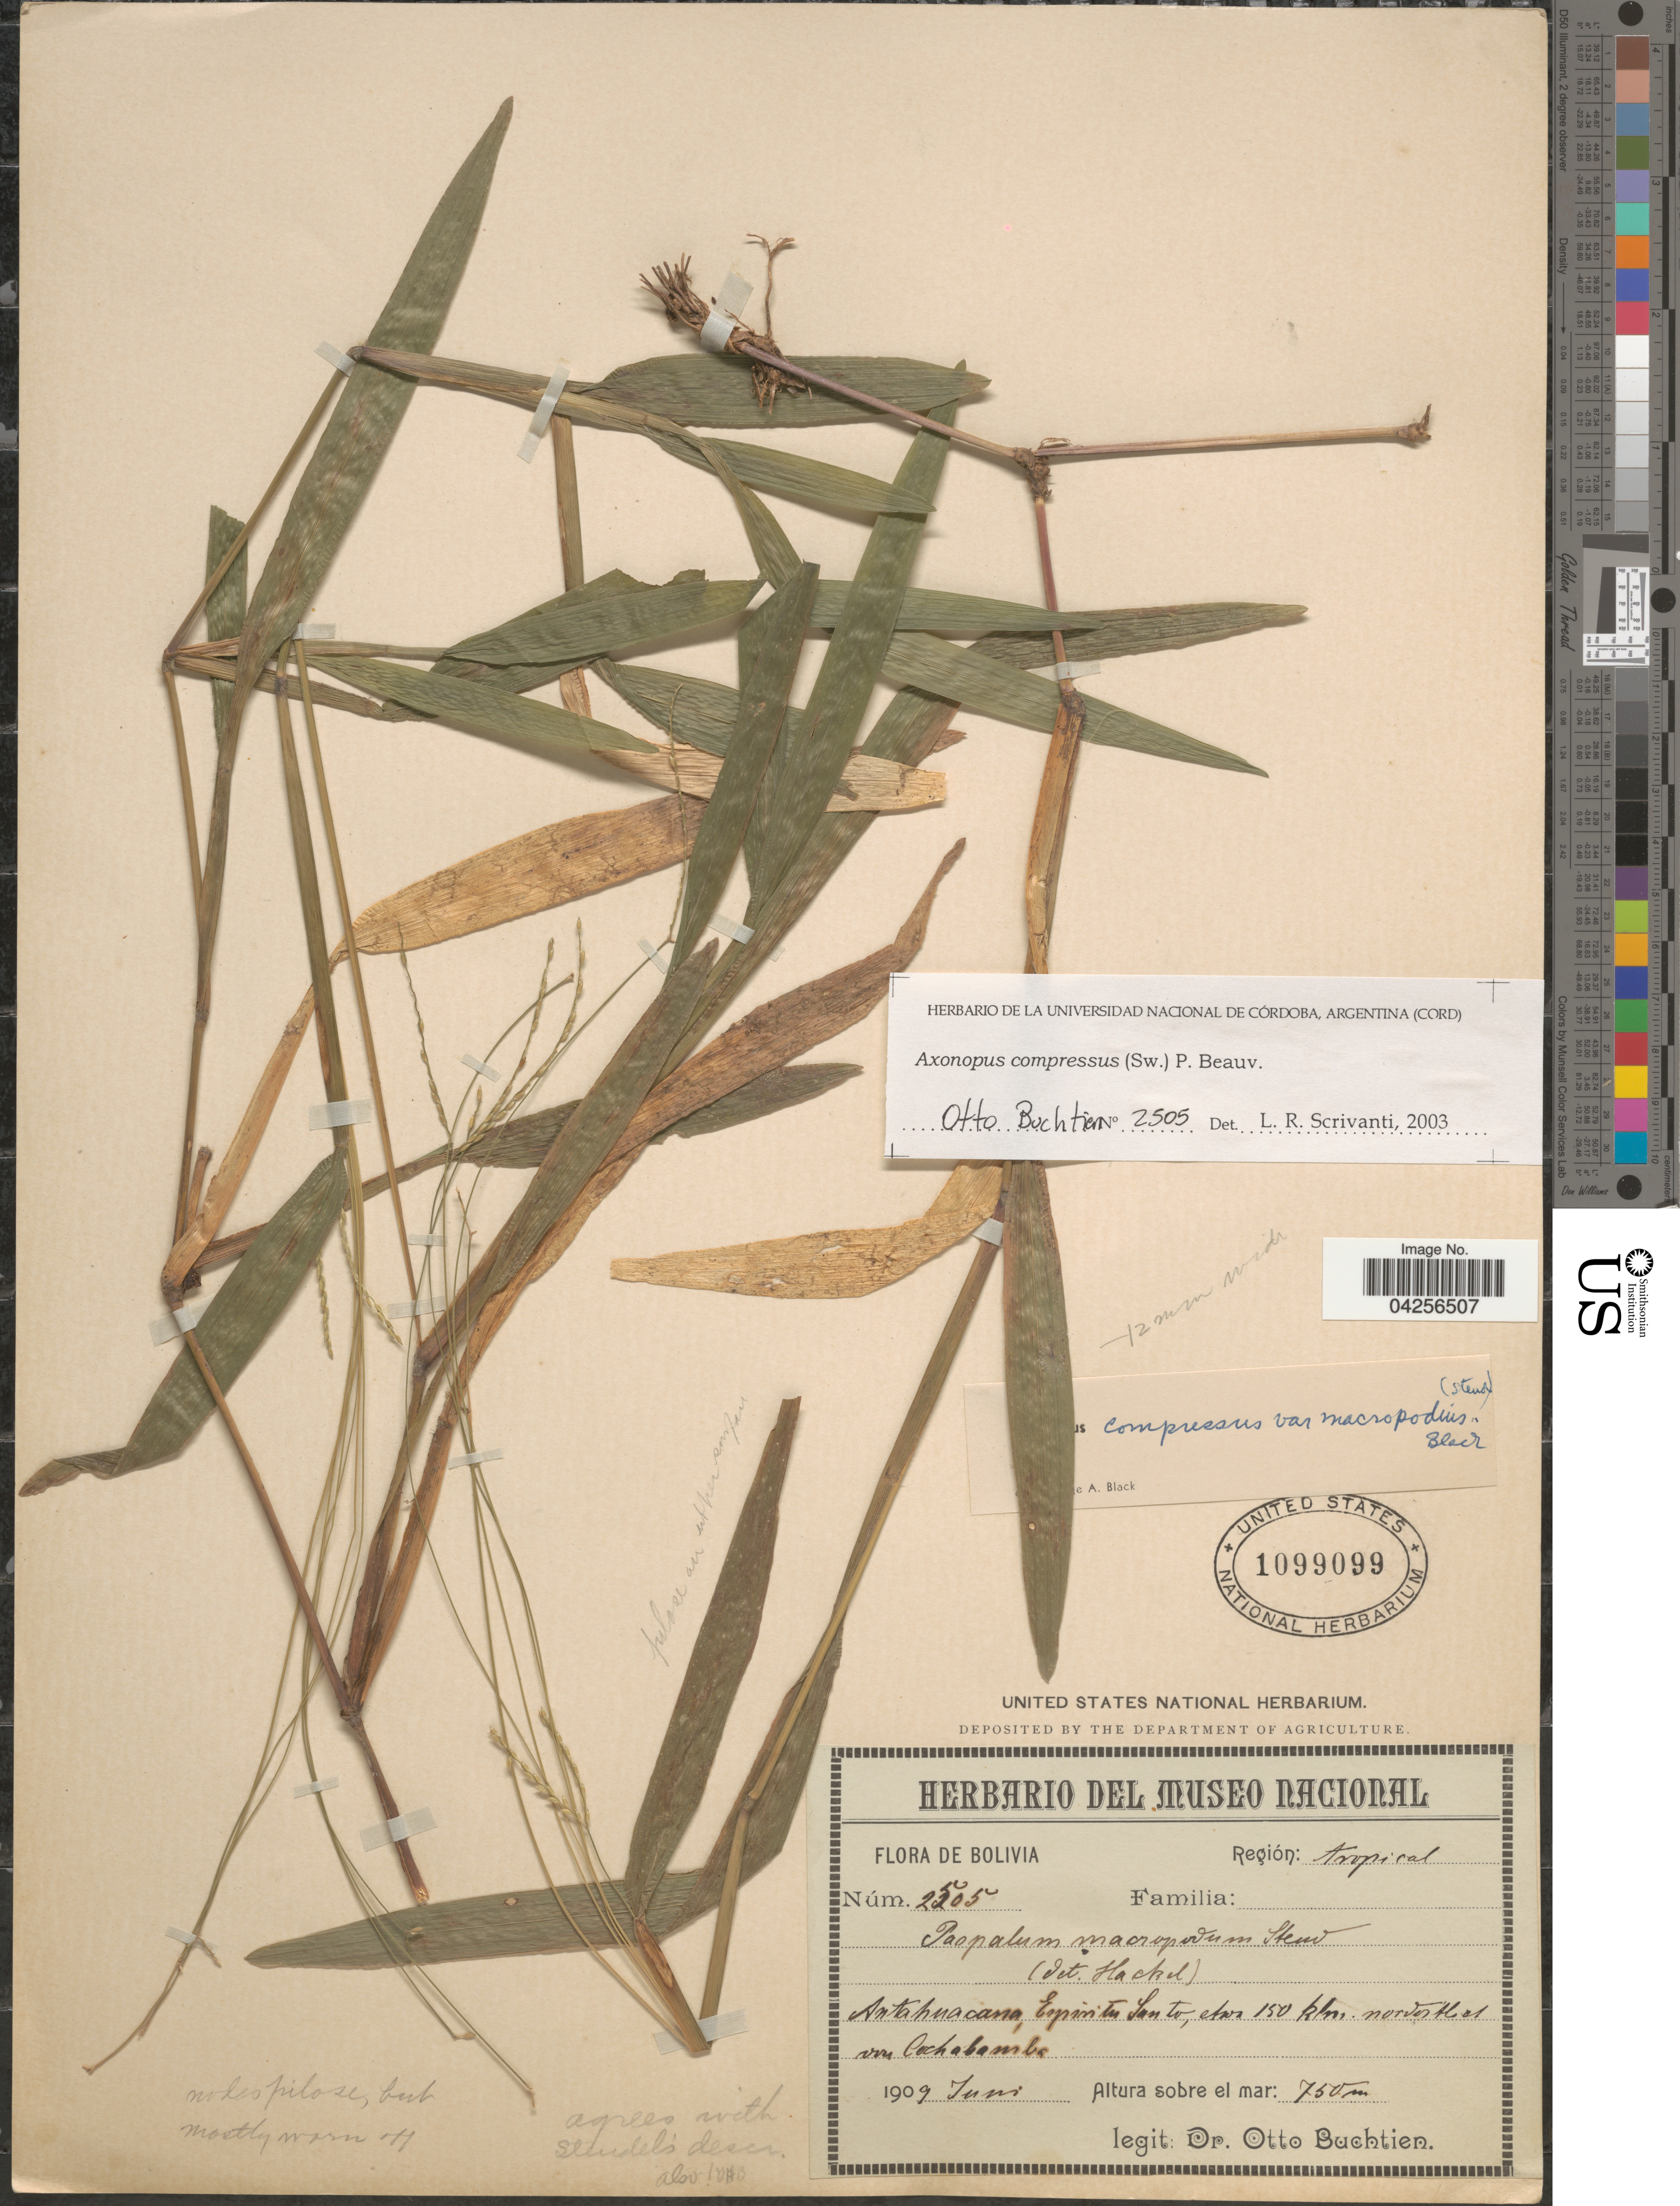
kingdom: Plantae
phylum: Tracheophyta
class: Liliopsida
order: Poales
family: Poaceae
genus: Axonopus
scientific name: Axonopus compressus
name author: (Sw.) P. Beauv.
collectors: O. Buchtien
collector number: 2505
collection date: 1909-06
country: Bolivia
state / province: Cochabamba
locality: Región: tropical. Antaguacana, Espiritu Santo, etwa 150 klm. nordostlich von Cochabamba.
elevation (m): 750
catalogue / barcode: US 1099099